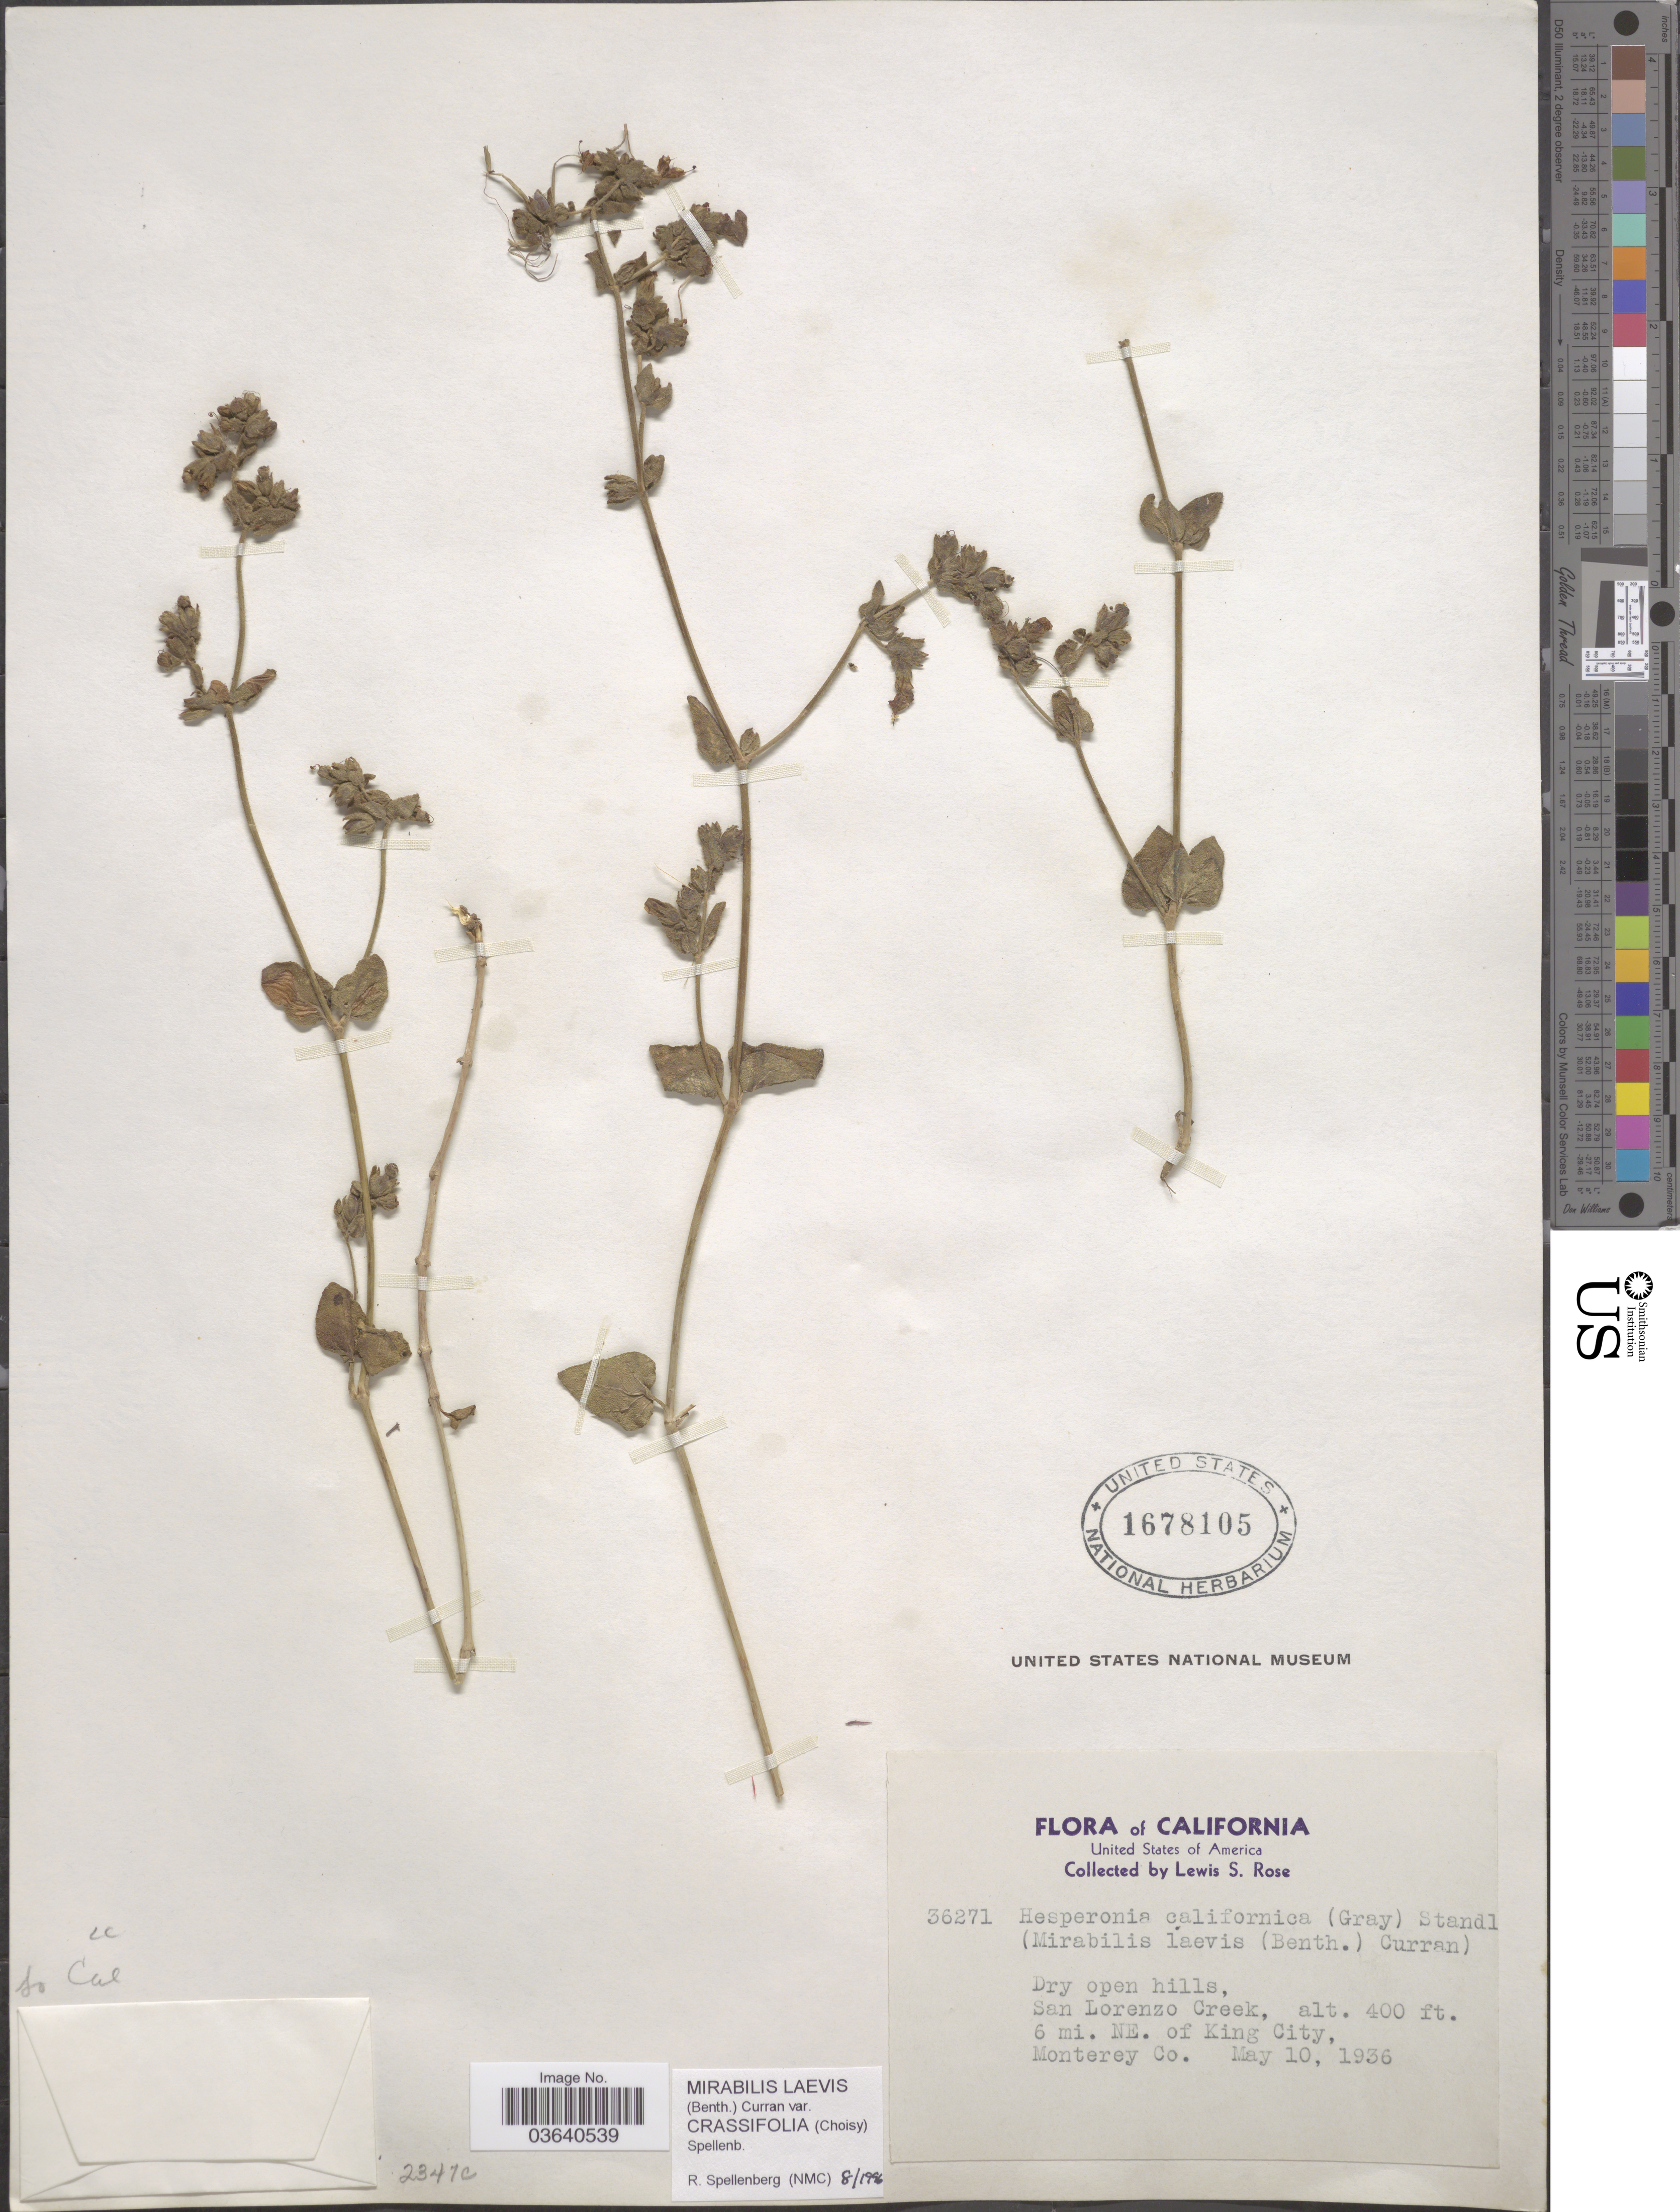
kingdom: Plantae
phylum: Tracheophyta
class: Magnoliopsida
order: Caryophyllales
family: Nyctaginaceae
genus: Mirabilis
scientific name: Mirabilis laevis var. crassifolia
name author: (Choisy) Spellenb.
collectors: L. S. Rose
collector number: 36271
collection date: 1936-05-10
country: United States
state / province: California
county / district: Monterey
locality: San Lorenzo Creek. 6 mi. NE. of King City. Monterey Co.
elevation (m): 122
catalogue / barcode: US 1678105